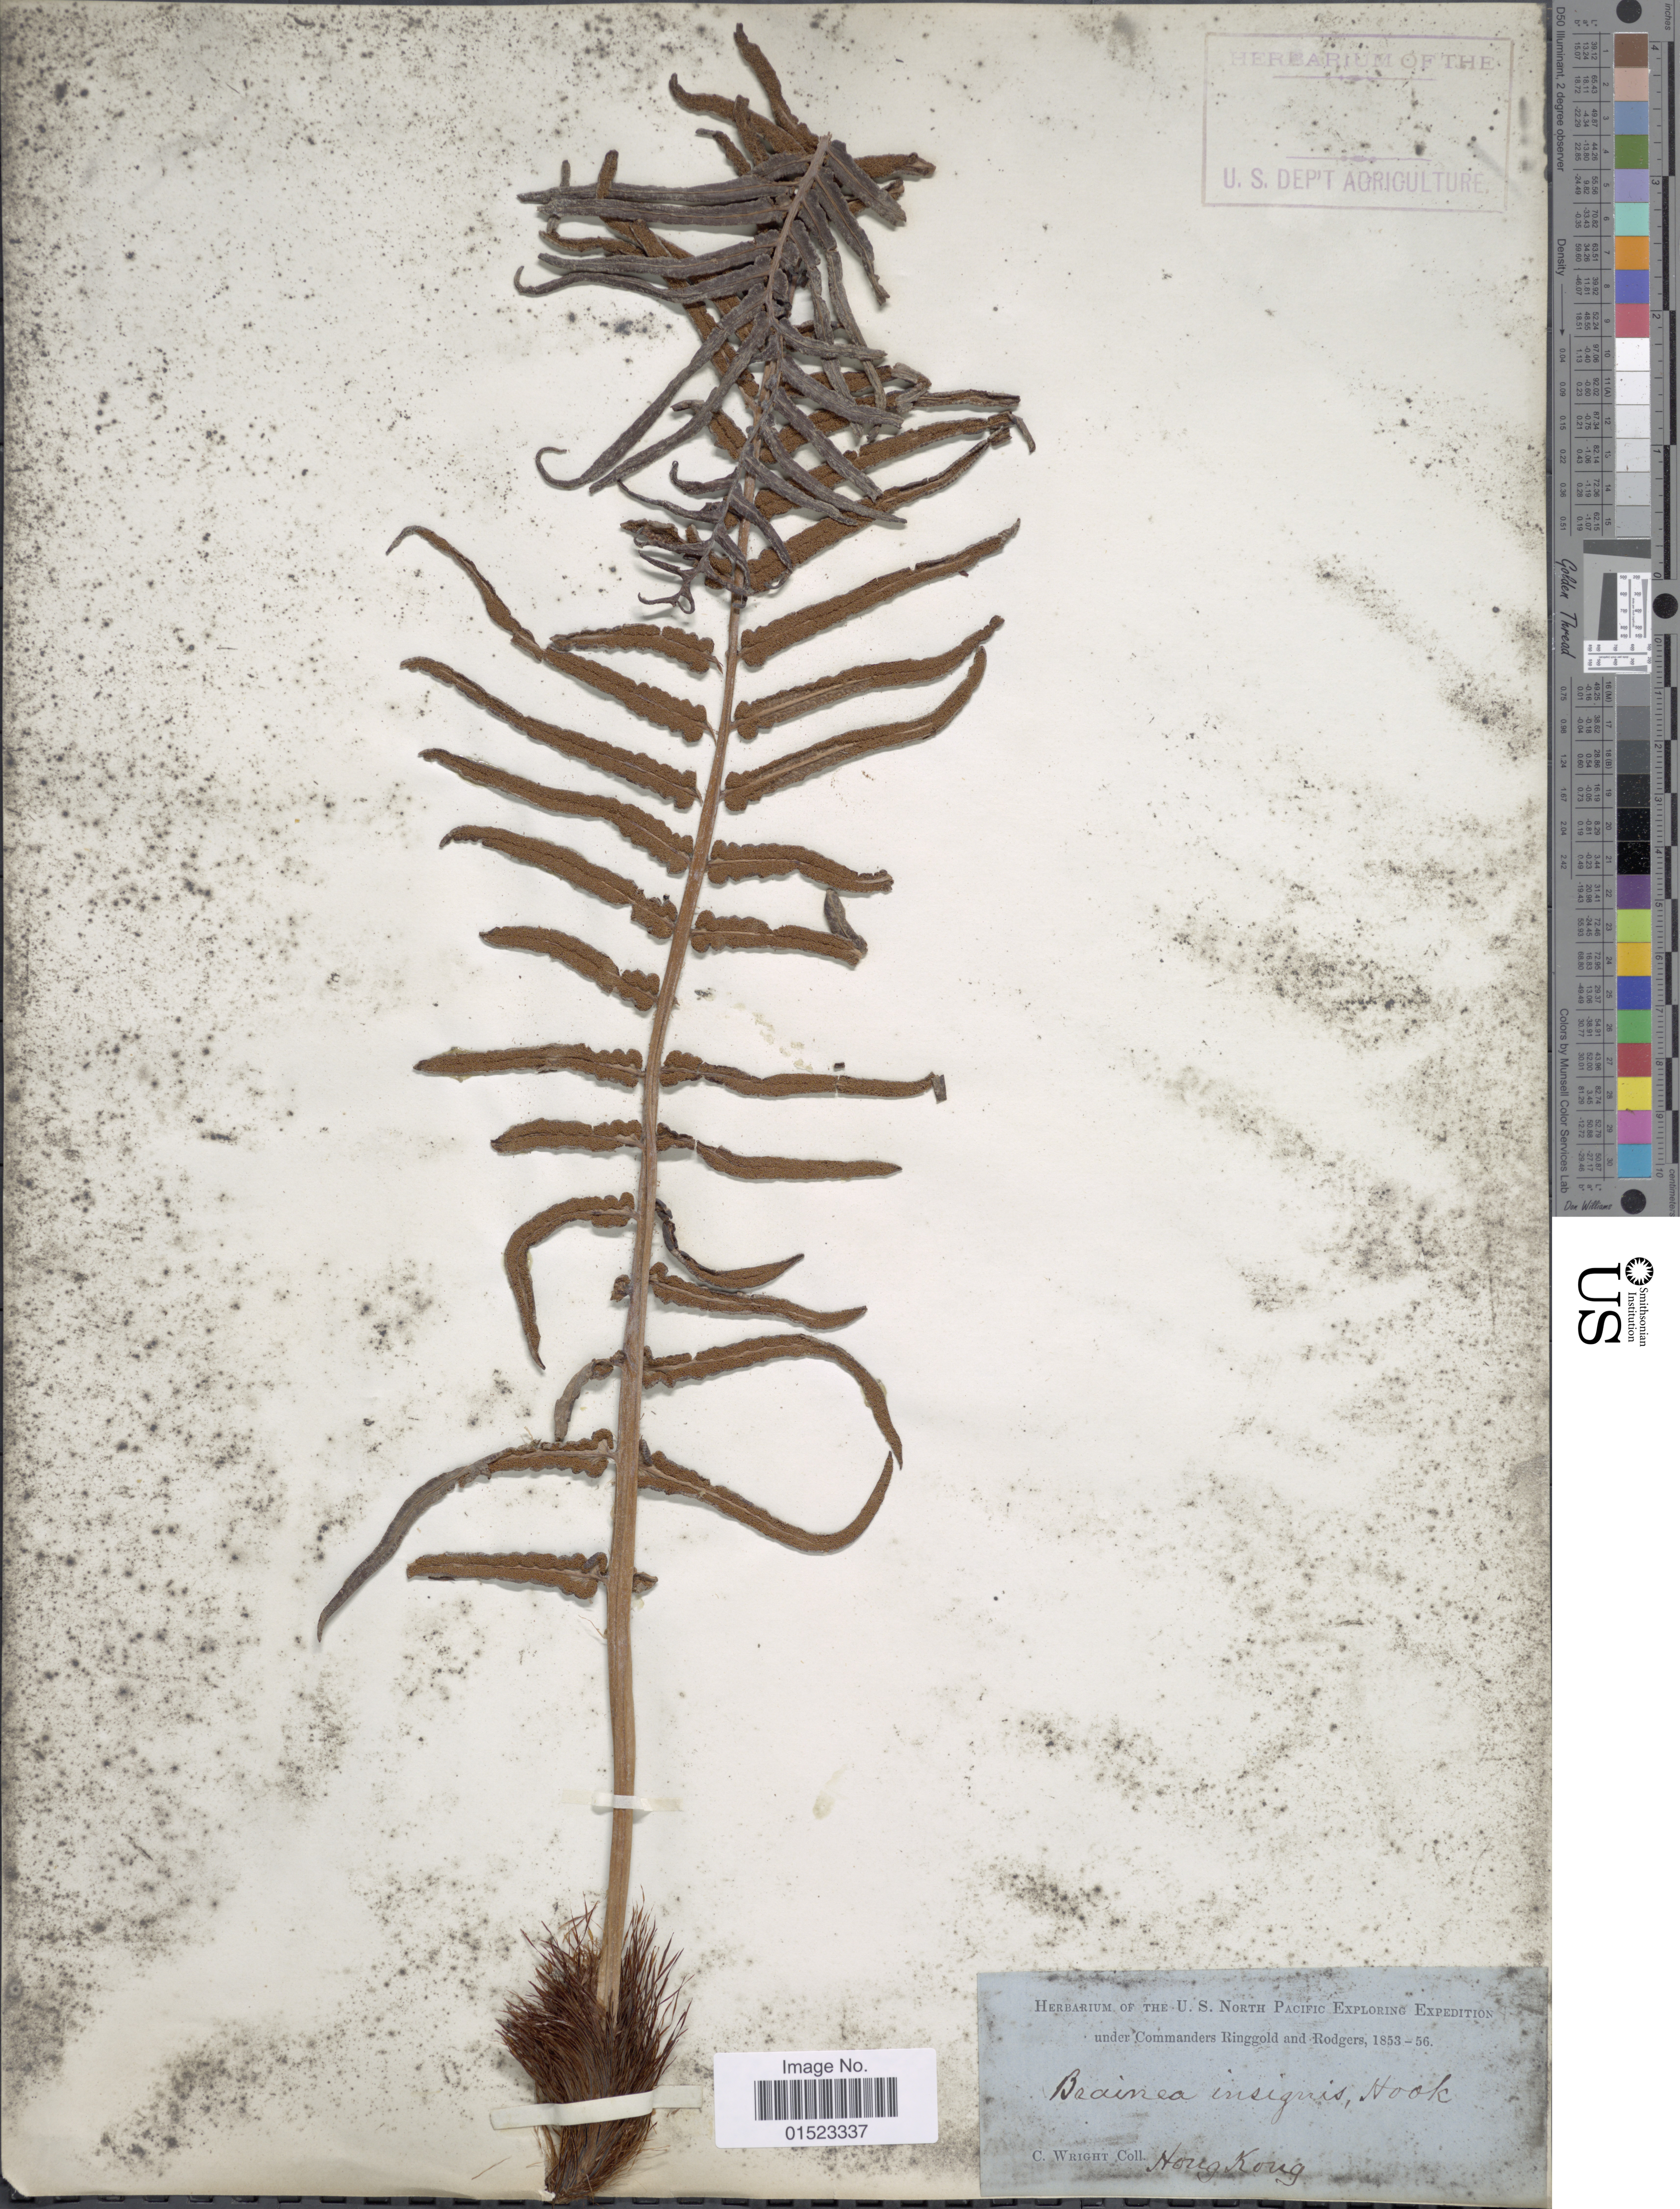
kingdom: Plantae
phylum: Tracheophyta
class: Polypodiopsida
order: Polypodiales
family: Blechnaceae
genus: Brainea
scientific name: Brainea insignis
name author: (Hook.) J. Sm.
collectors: C. Wright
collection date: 1853/1856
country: China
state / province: Hong Kong